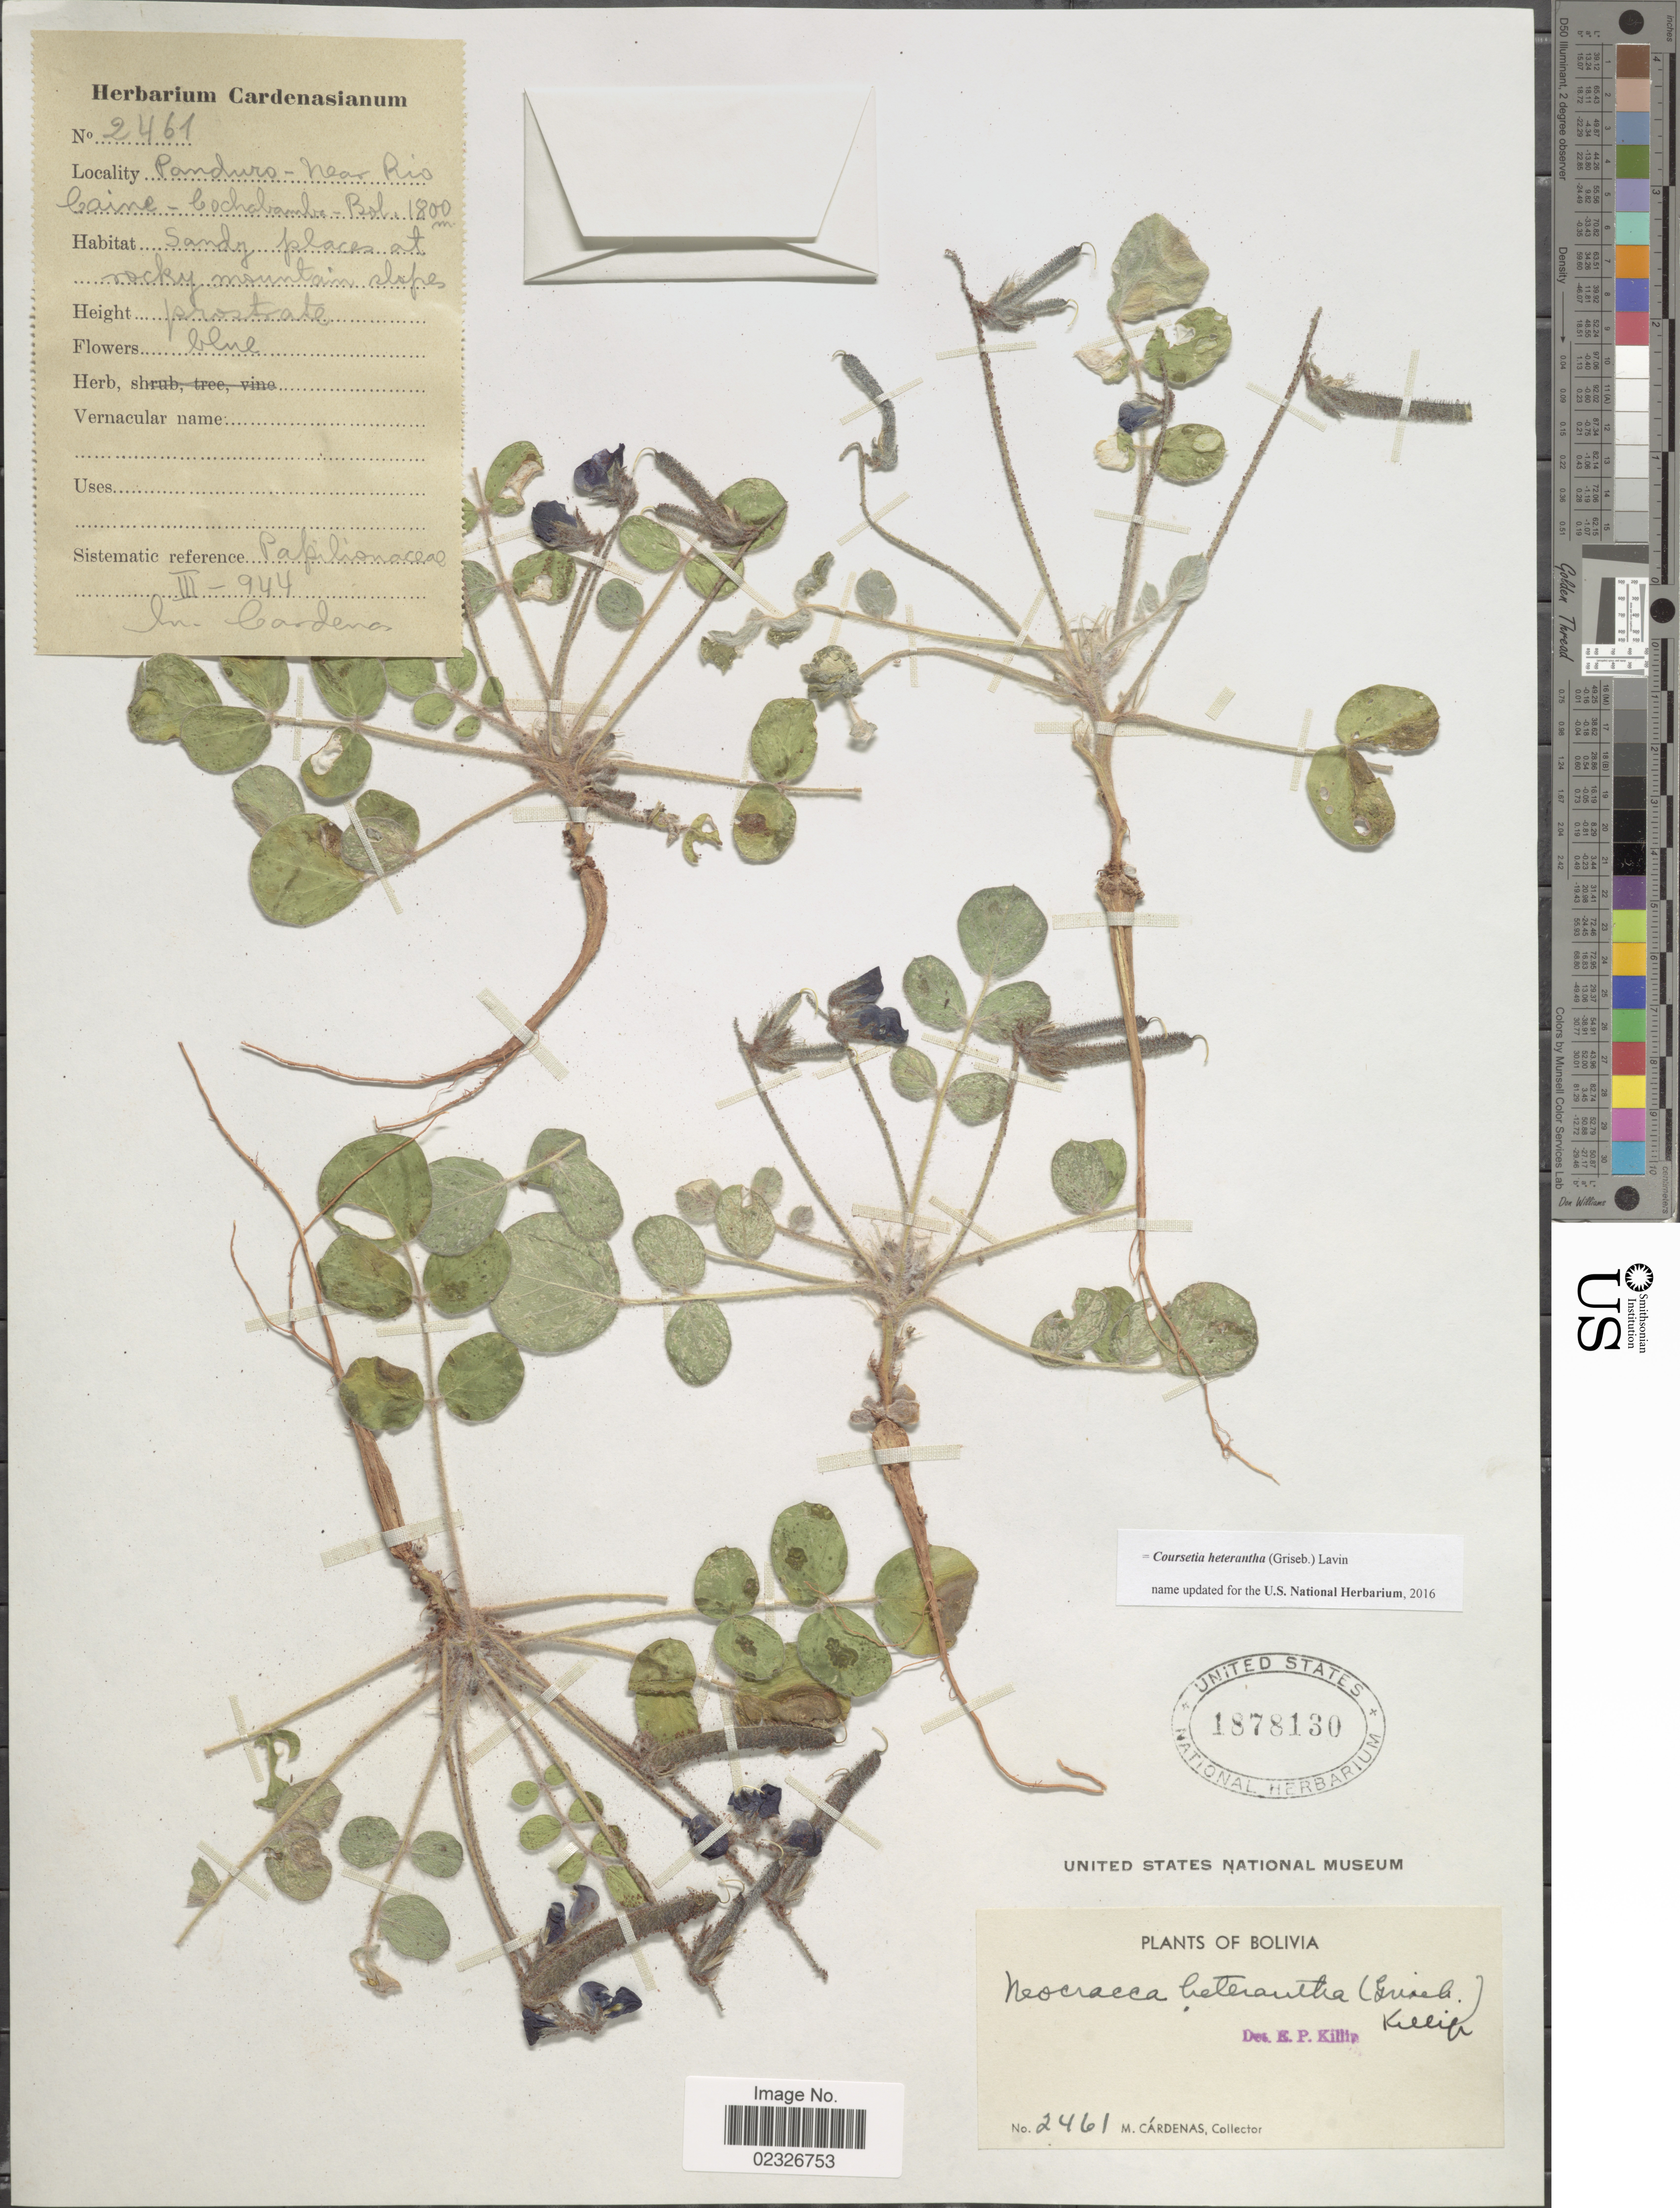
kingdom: Plantae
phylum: Tracheophyta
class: Magnoliopsida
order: Fabales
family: Fabaceae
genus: Coursetia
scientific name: Coursetia heterantha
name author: (Griseb.) Lavin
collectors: M. Cárdenas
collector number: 2461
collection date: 1944-03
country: Bolivia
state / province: Cochabamba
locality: Panduro - Near Rio Caine - Cochabamba - Bol.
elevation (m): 1800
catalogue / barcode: US 1878130